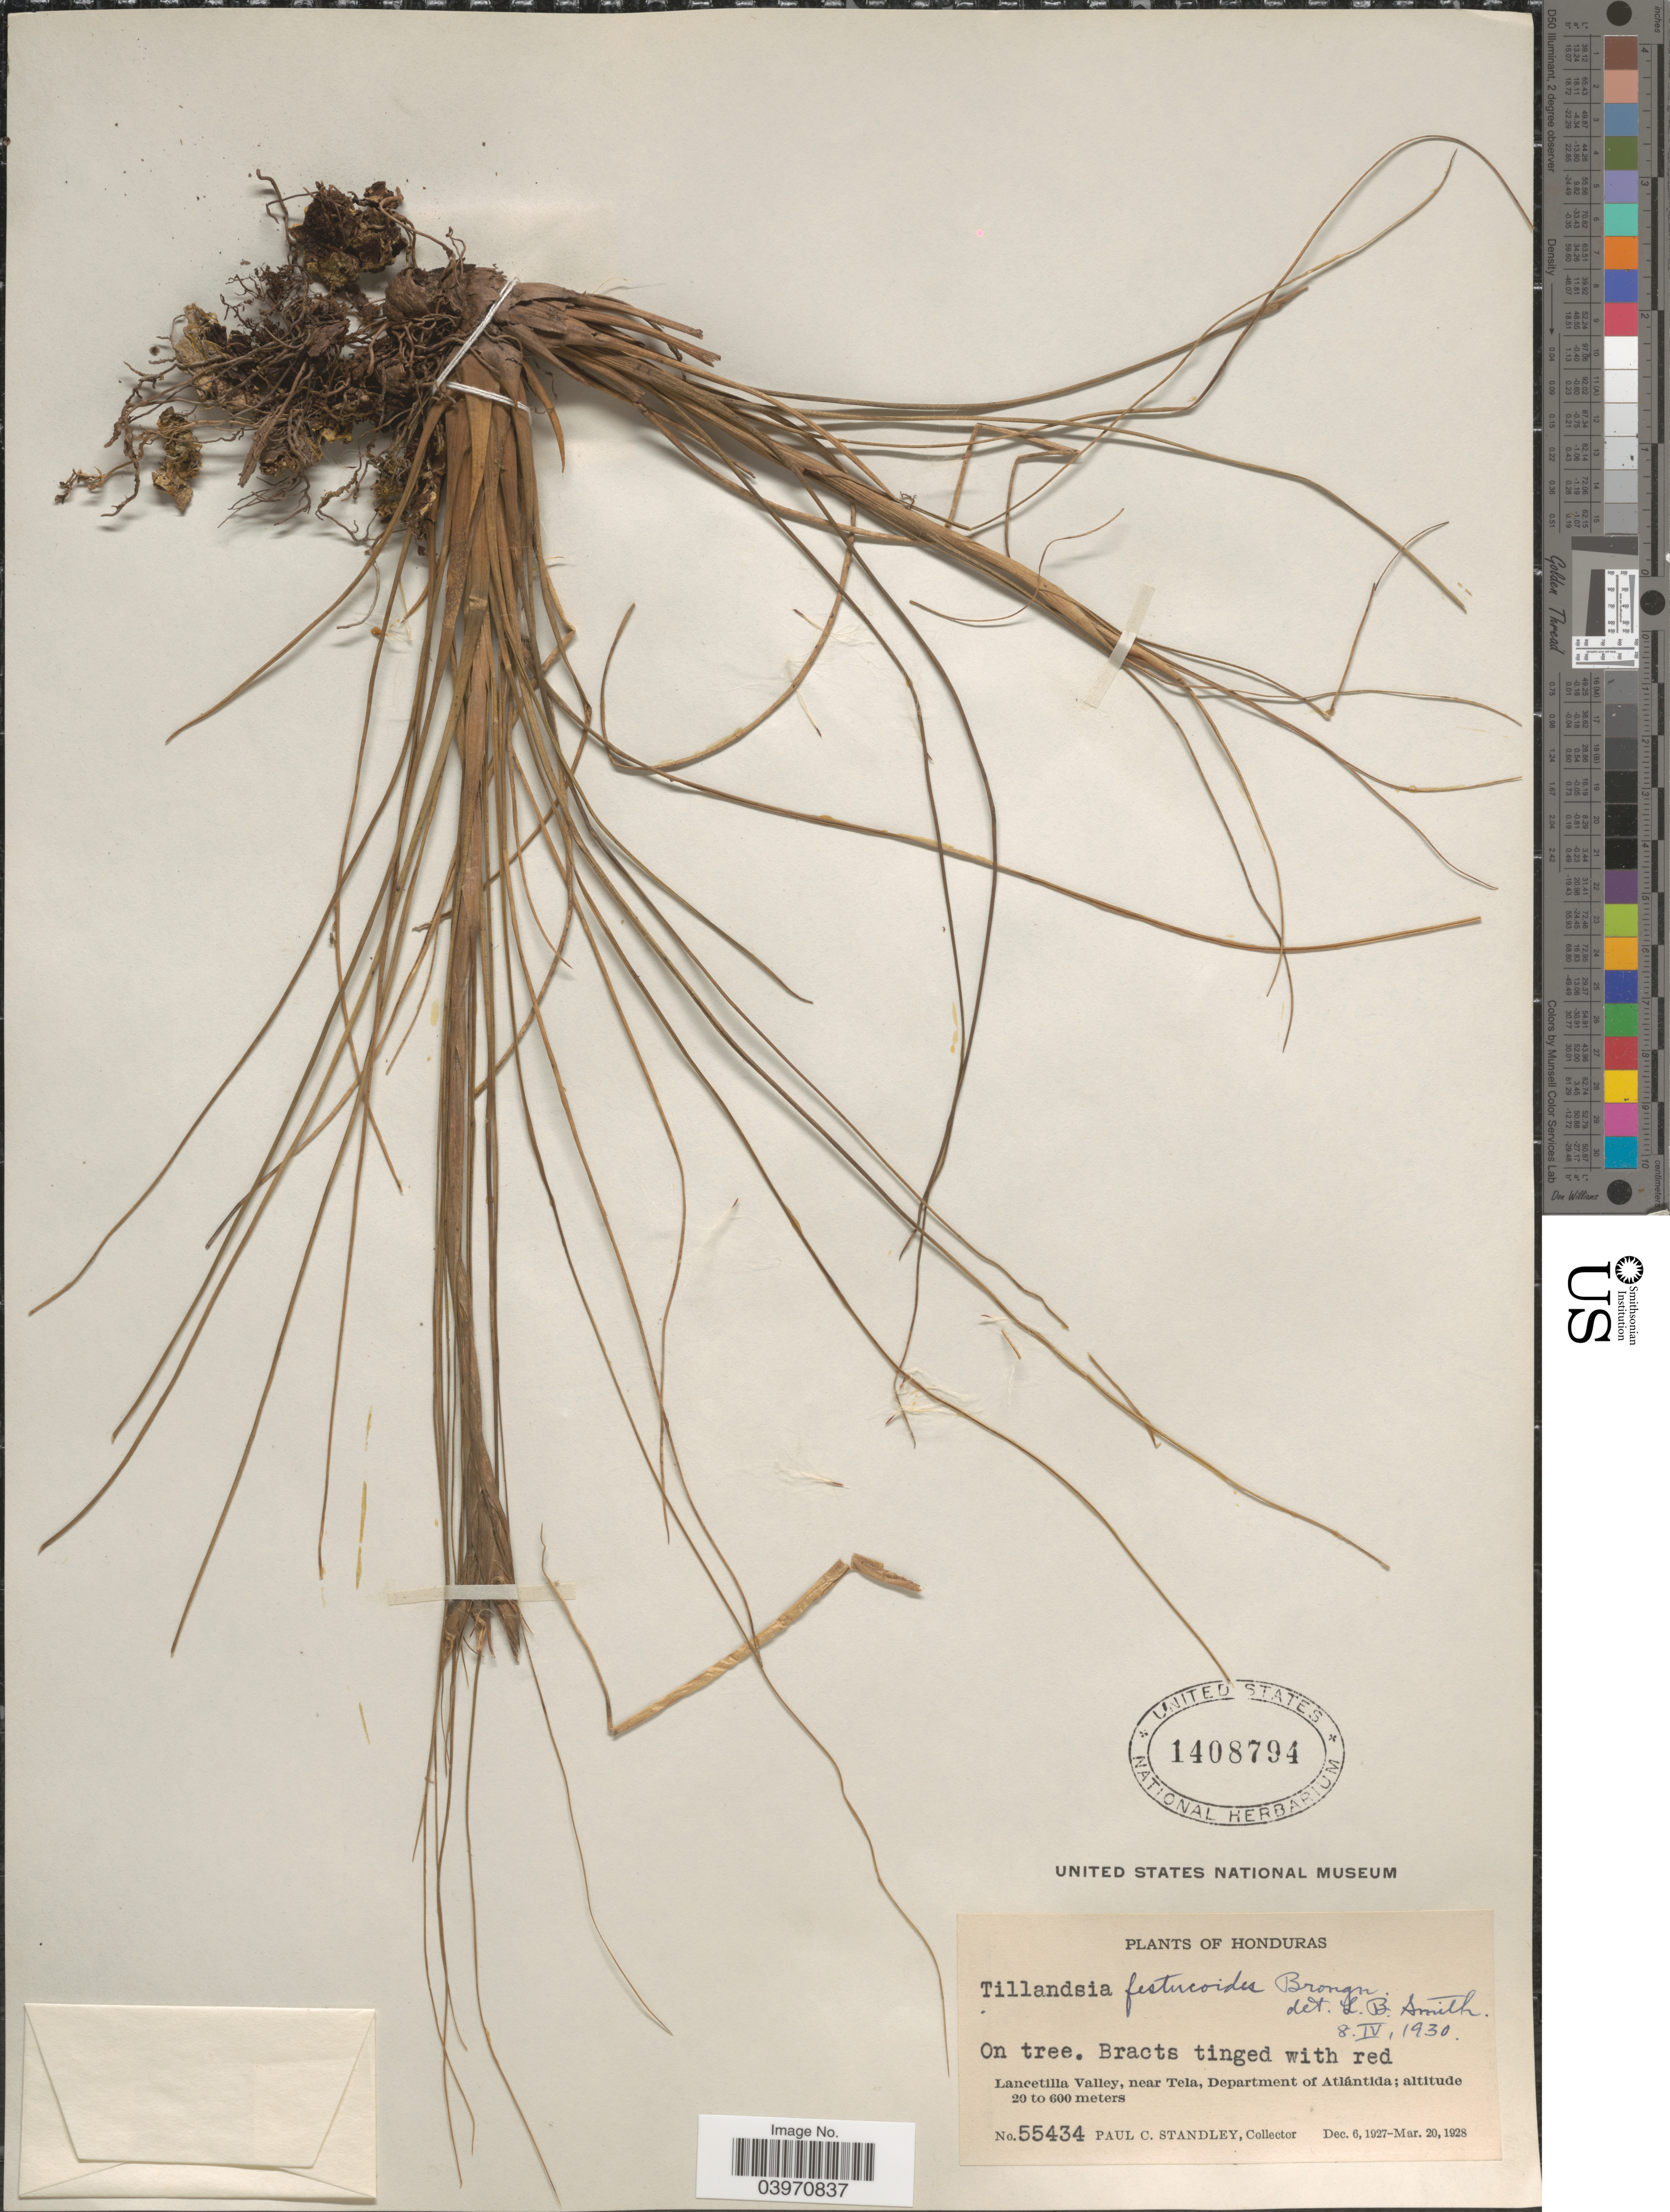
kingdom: Plantae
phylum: Tracheophyta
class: Liliopsida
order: Poales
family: Bromeliaceae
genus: Tillandsia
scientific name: Tillandsia festucoides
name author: Brongn. ex Mez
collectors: P. C. Standley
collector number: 55434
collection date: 1927-12-06/1928-03-20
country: Honduras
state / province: Atlantida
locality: Lancetilla Valley, near Tela, Department of Atlántida.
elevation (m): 20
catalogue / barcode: US 1408794